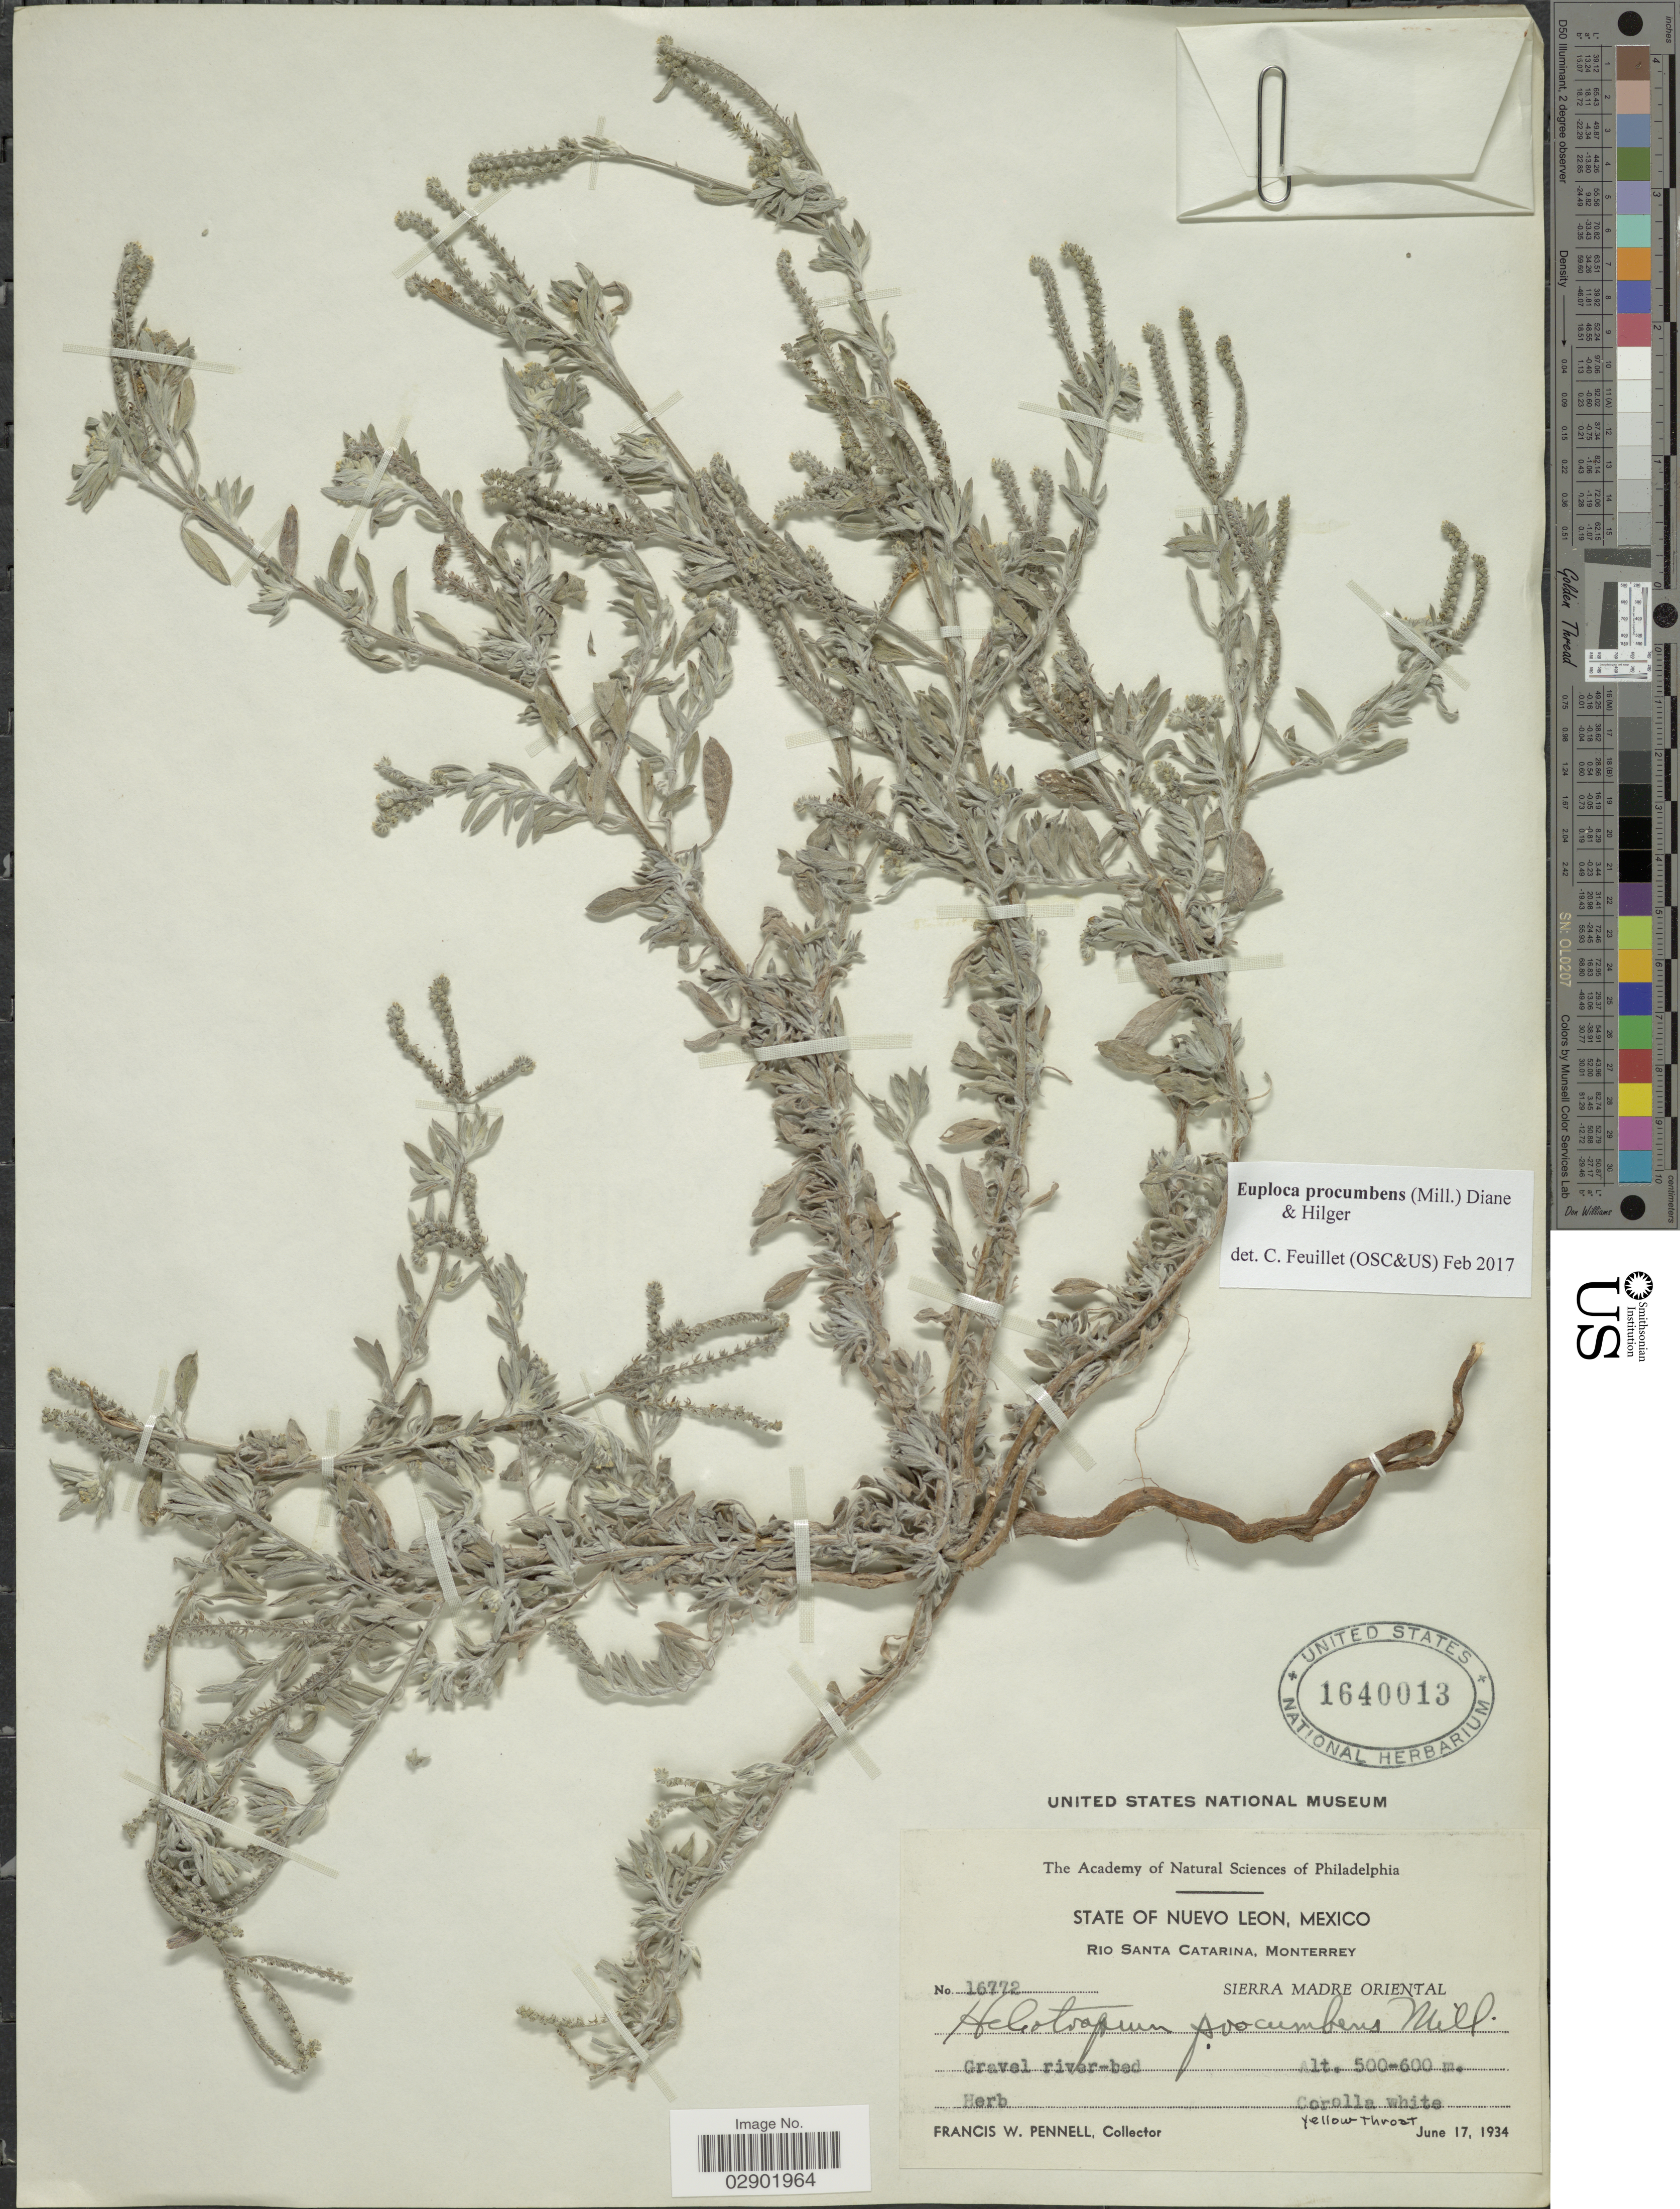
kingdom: Plantae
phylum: Tracheophyta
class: Magnoliopsida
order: Boraginales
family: Heliotropiaceae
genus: Euploca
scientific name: Euploca procumbens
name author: (Mill.) Diane & Hilger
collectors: F. W. Pennell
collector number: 16772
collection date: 1934-06-17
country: Mexico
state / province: Nuevo León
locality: Rio Santa Catarina, Monterrey. Sierra Madre Oriental. Gravel river-bed.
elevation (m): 500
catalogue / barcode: US 1640013